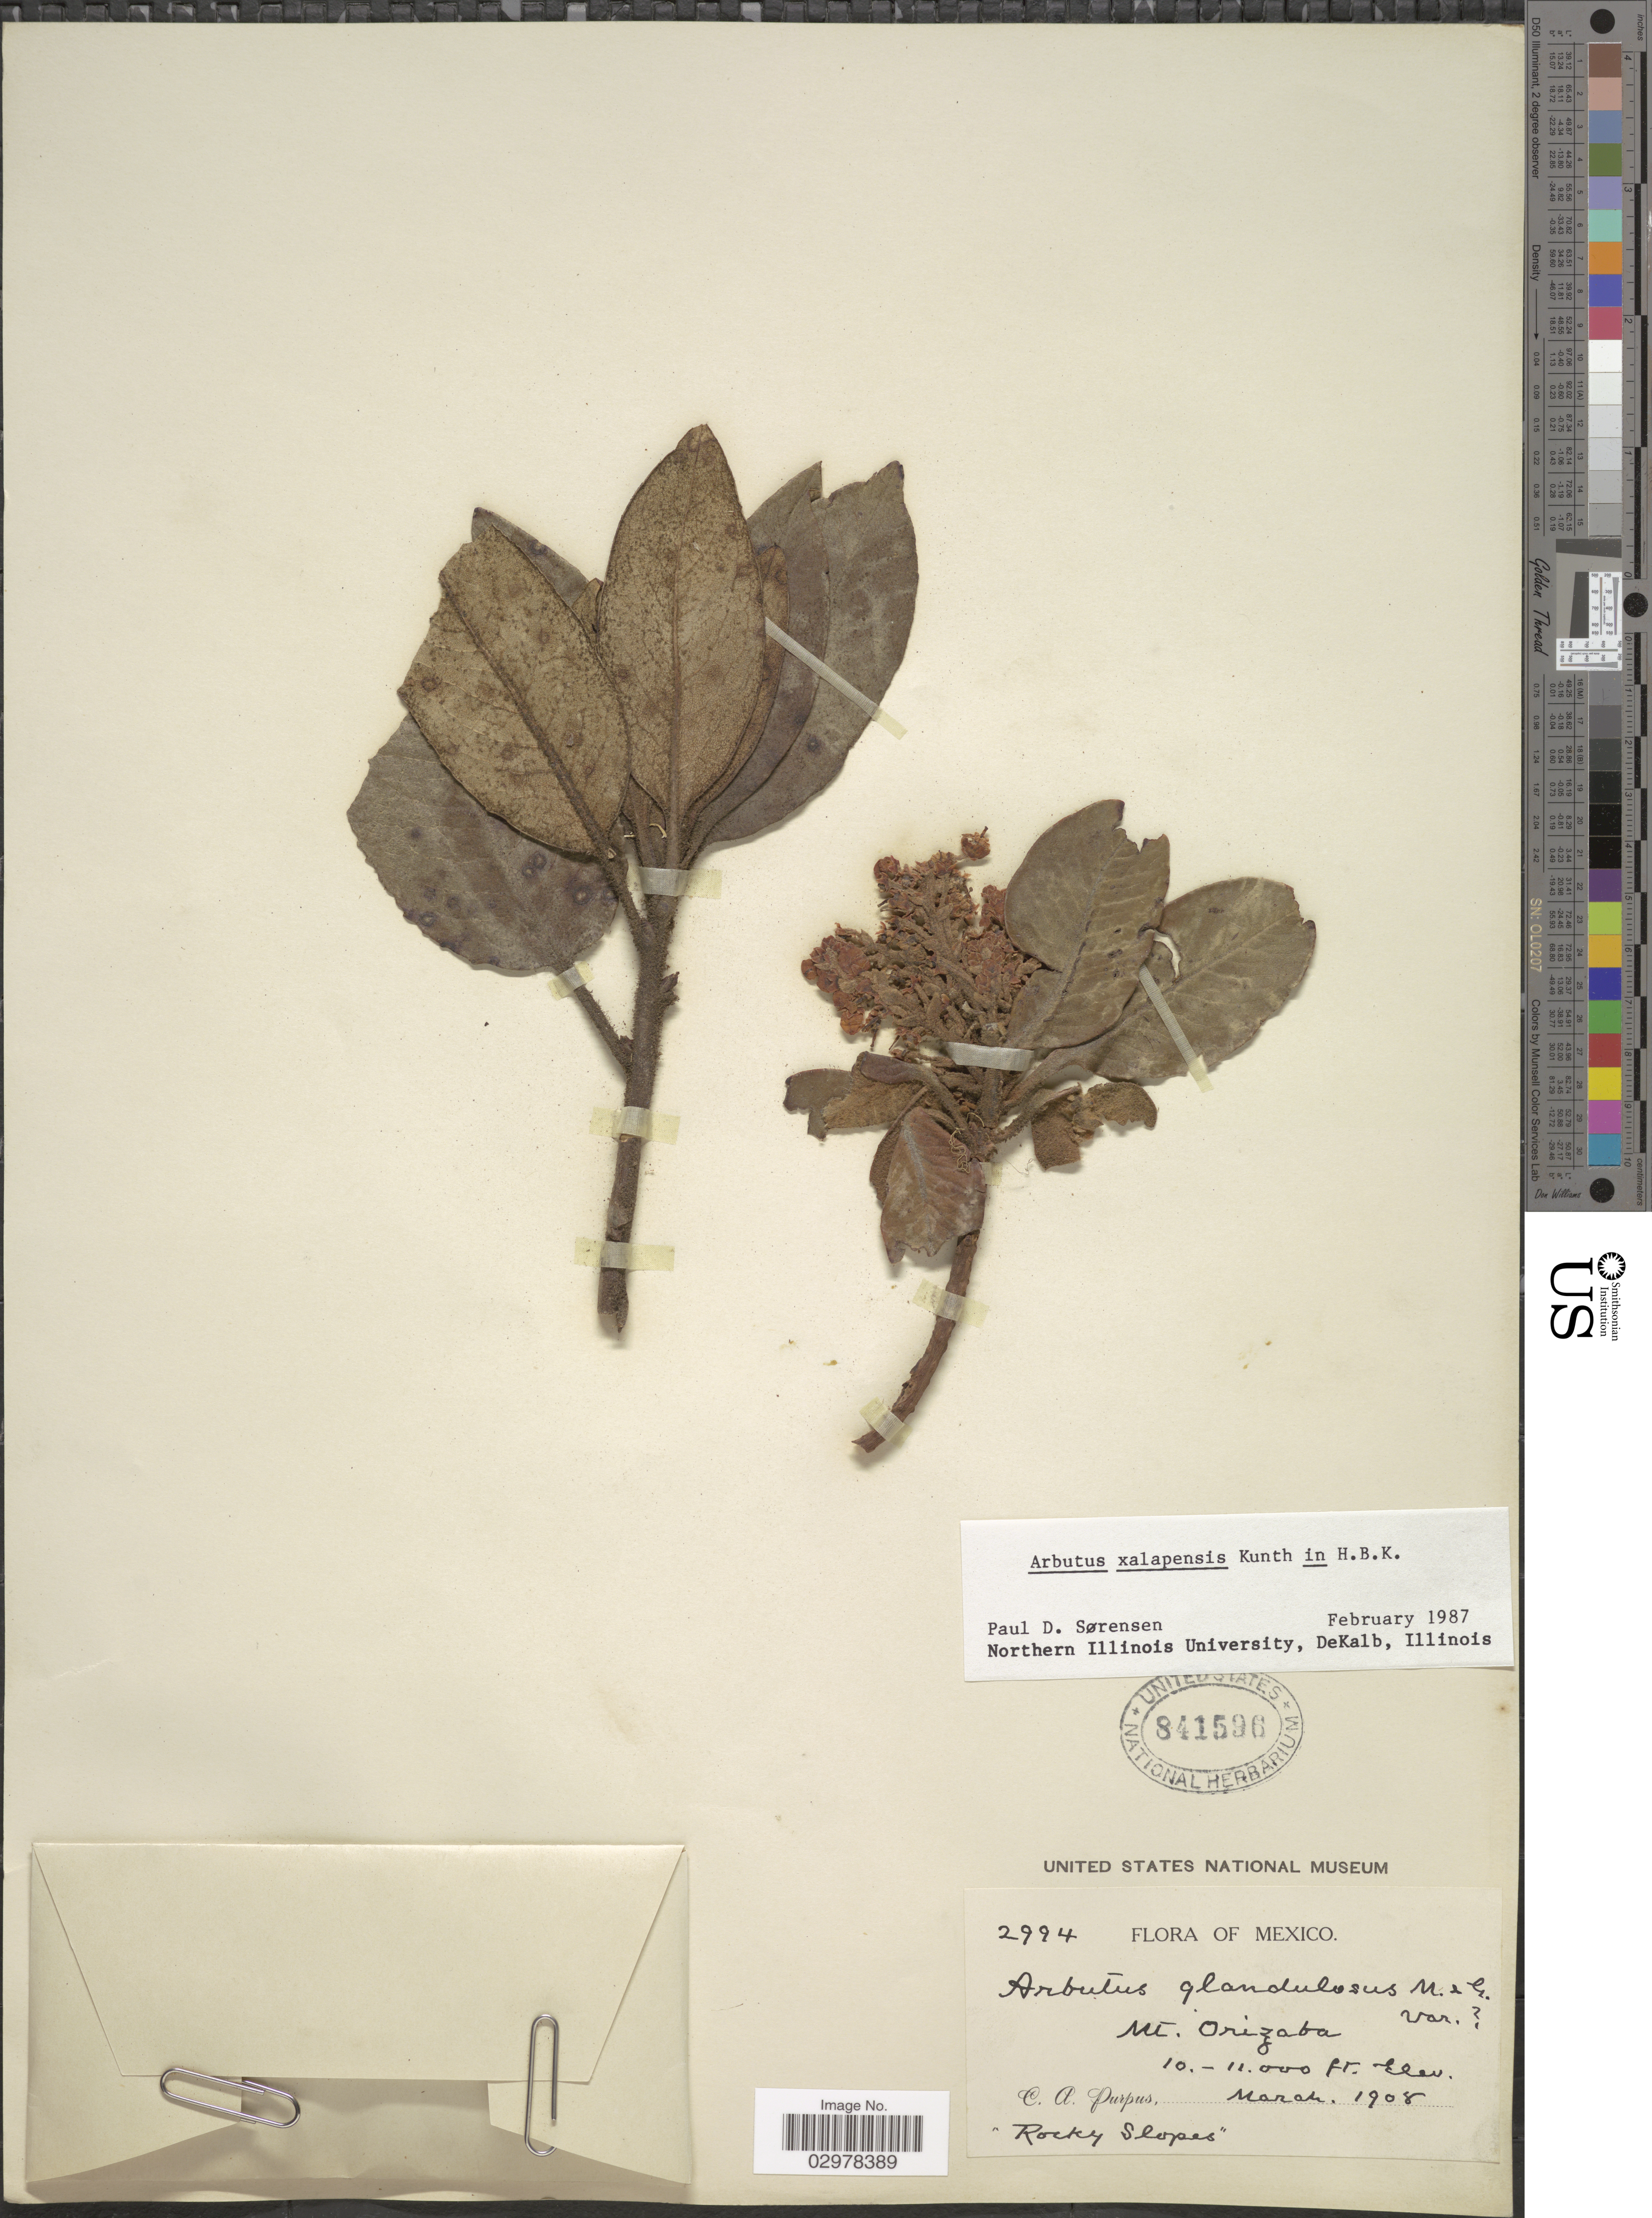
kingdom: Plantae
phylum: Tracheophyta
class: Magnoliopsida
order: Ericales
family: Ericaceae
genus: Arbutus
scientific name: Arbutus xalapensis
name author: Kunth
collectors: C. A. Purpus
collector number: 2994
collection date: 1908-03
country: Mexico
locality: Mt. Orizaba.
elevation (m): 3048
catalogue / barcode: US 841596